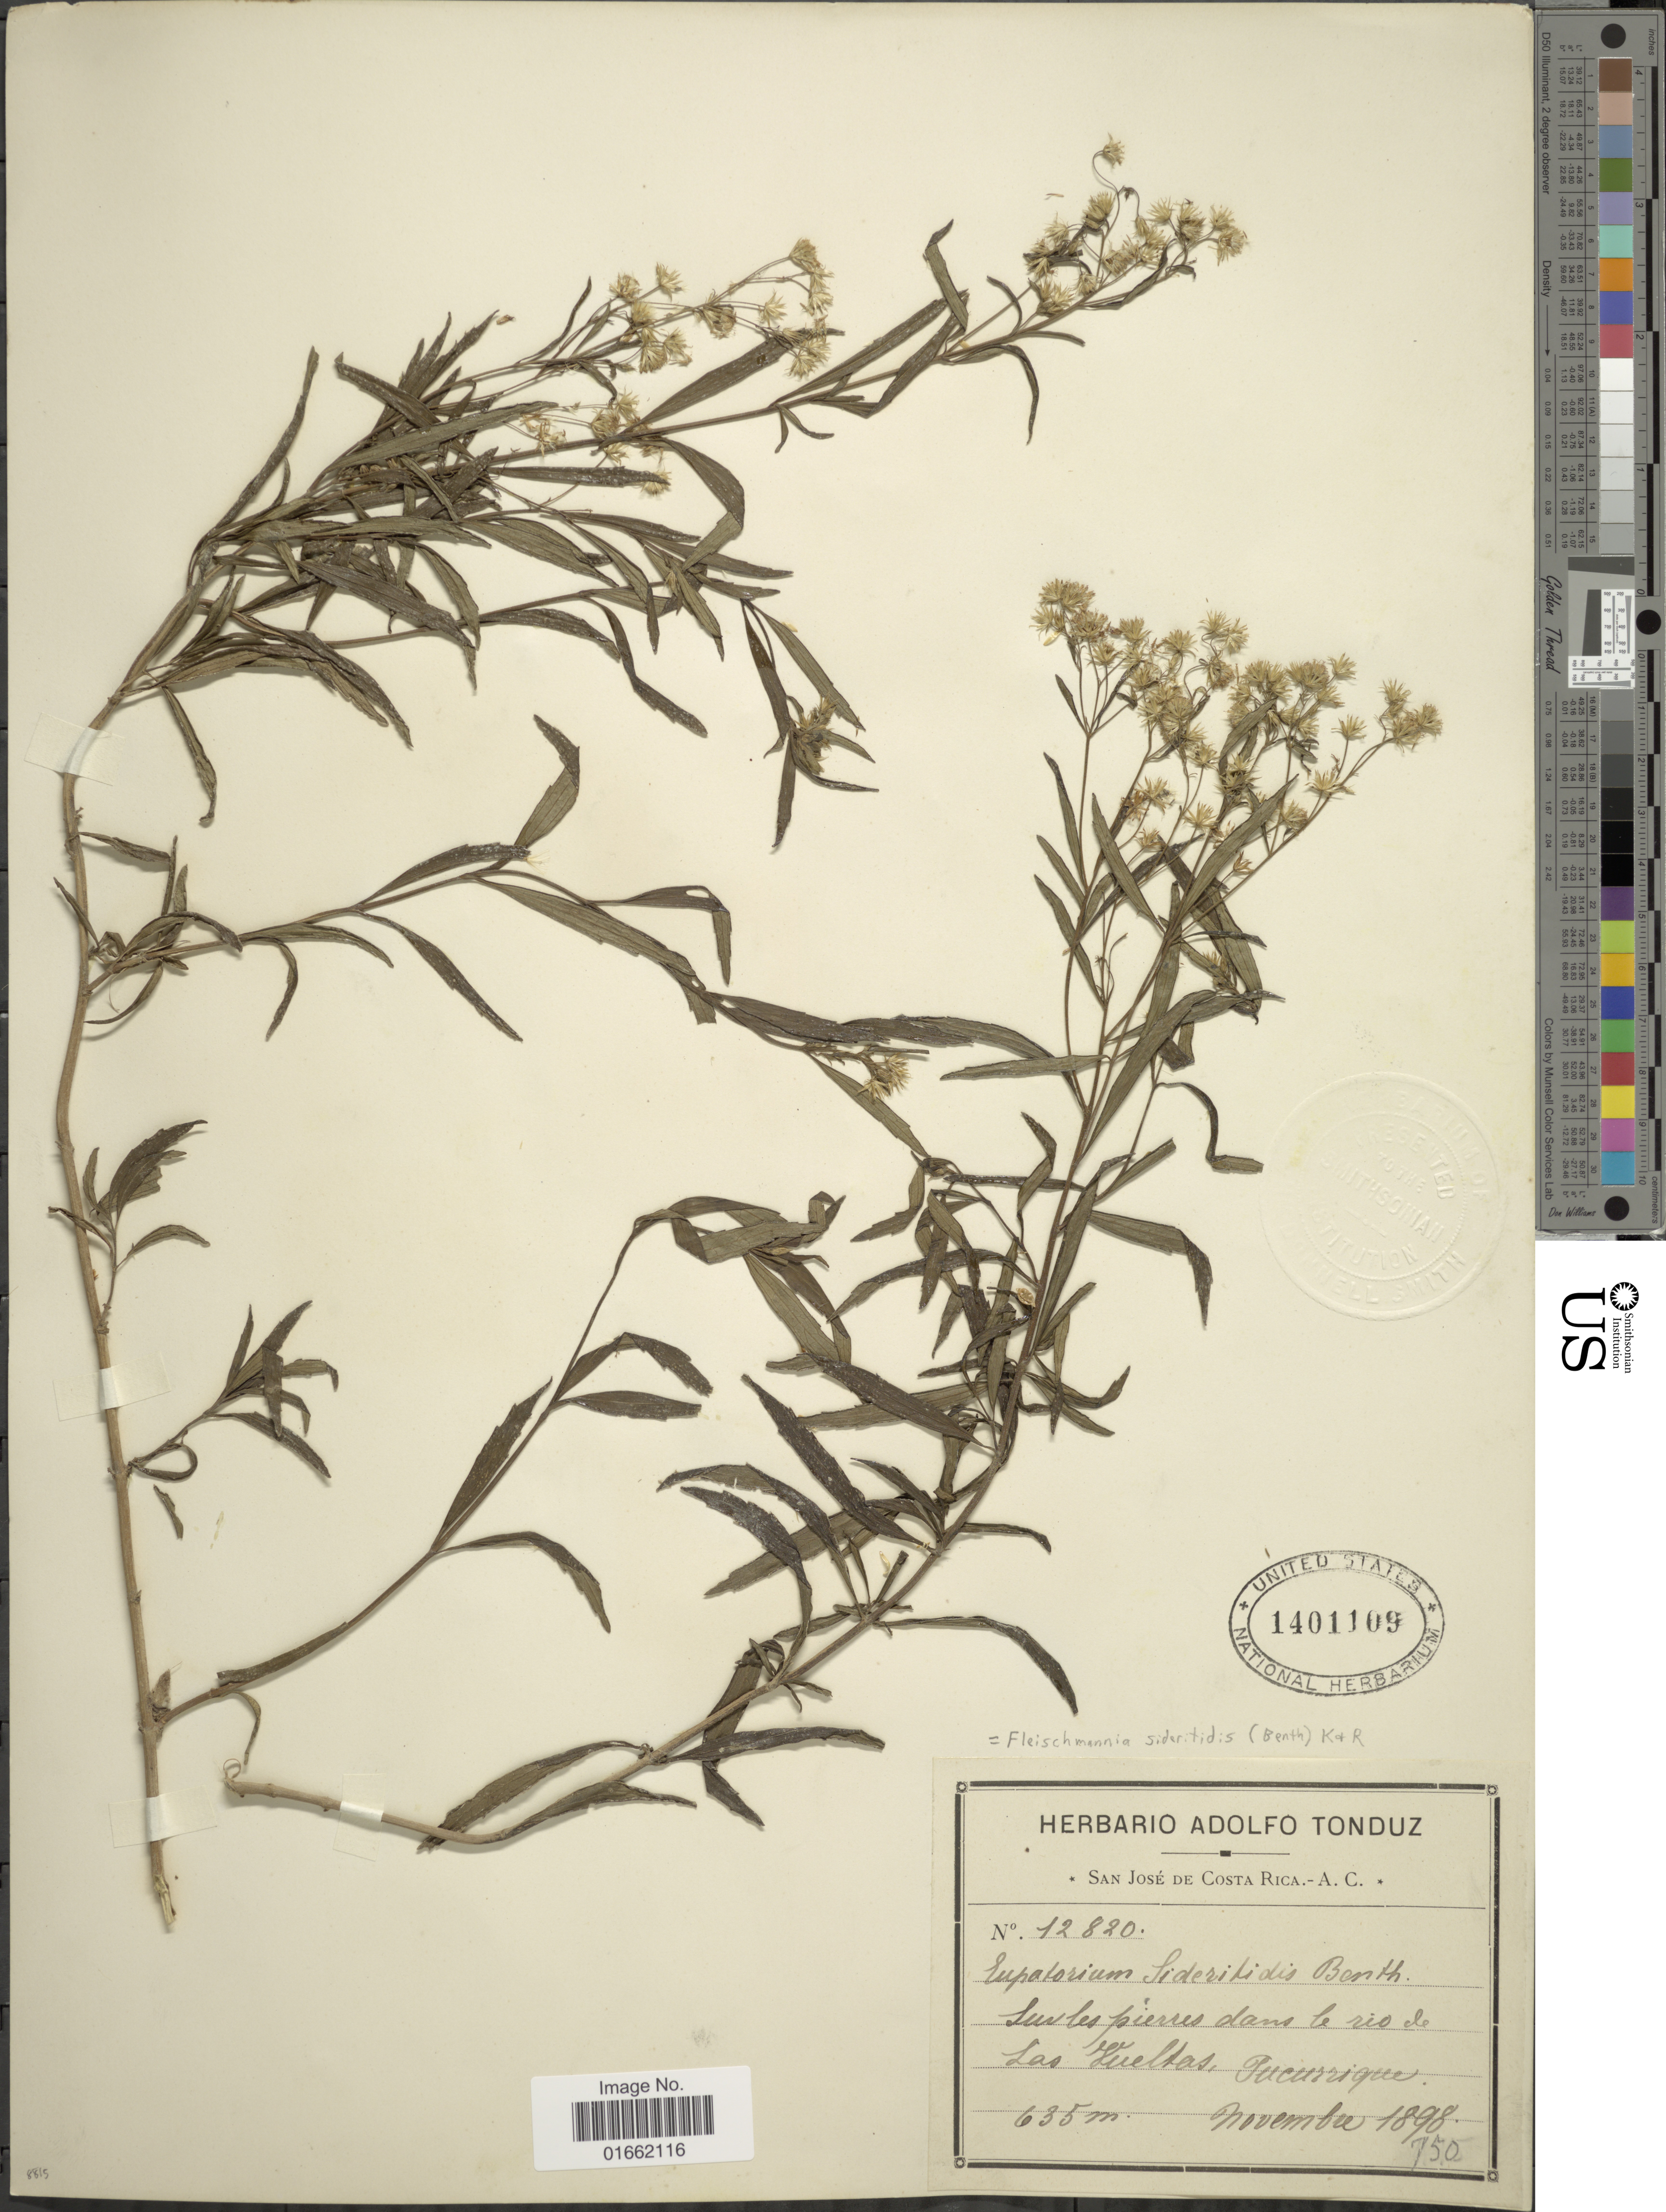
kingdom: Plantae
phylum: Tracheophyta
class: Magnoliopsida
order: Asterales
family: Asteraceae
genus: Fleischmannia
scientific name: Fleischmannia sideritides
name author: (Benth. in Oerst.) R.M. King & H. Rob.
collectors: ex Herb. Adolfo Tonduz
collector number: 12820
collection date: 1898-11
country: Costa Rica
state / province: San José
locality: San José de Costa Rica.- A.C. Las Vueltas, Tucurrique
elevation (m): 635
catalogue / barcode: US 1401109